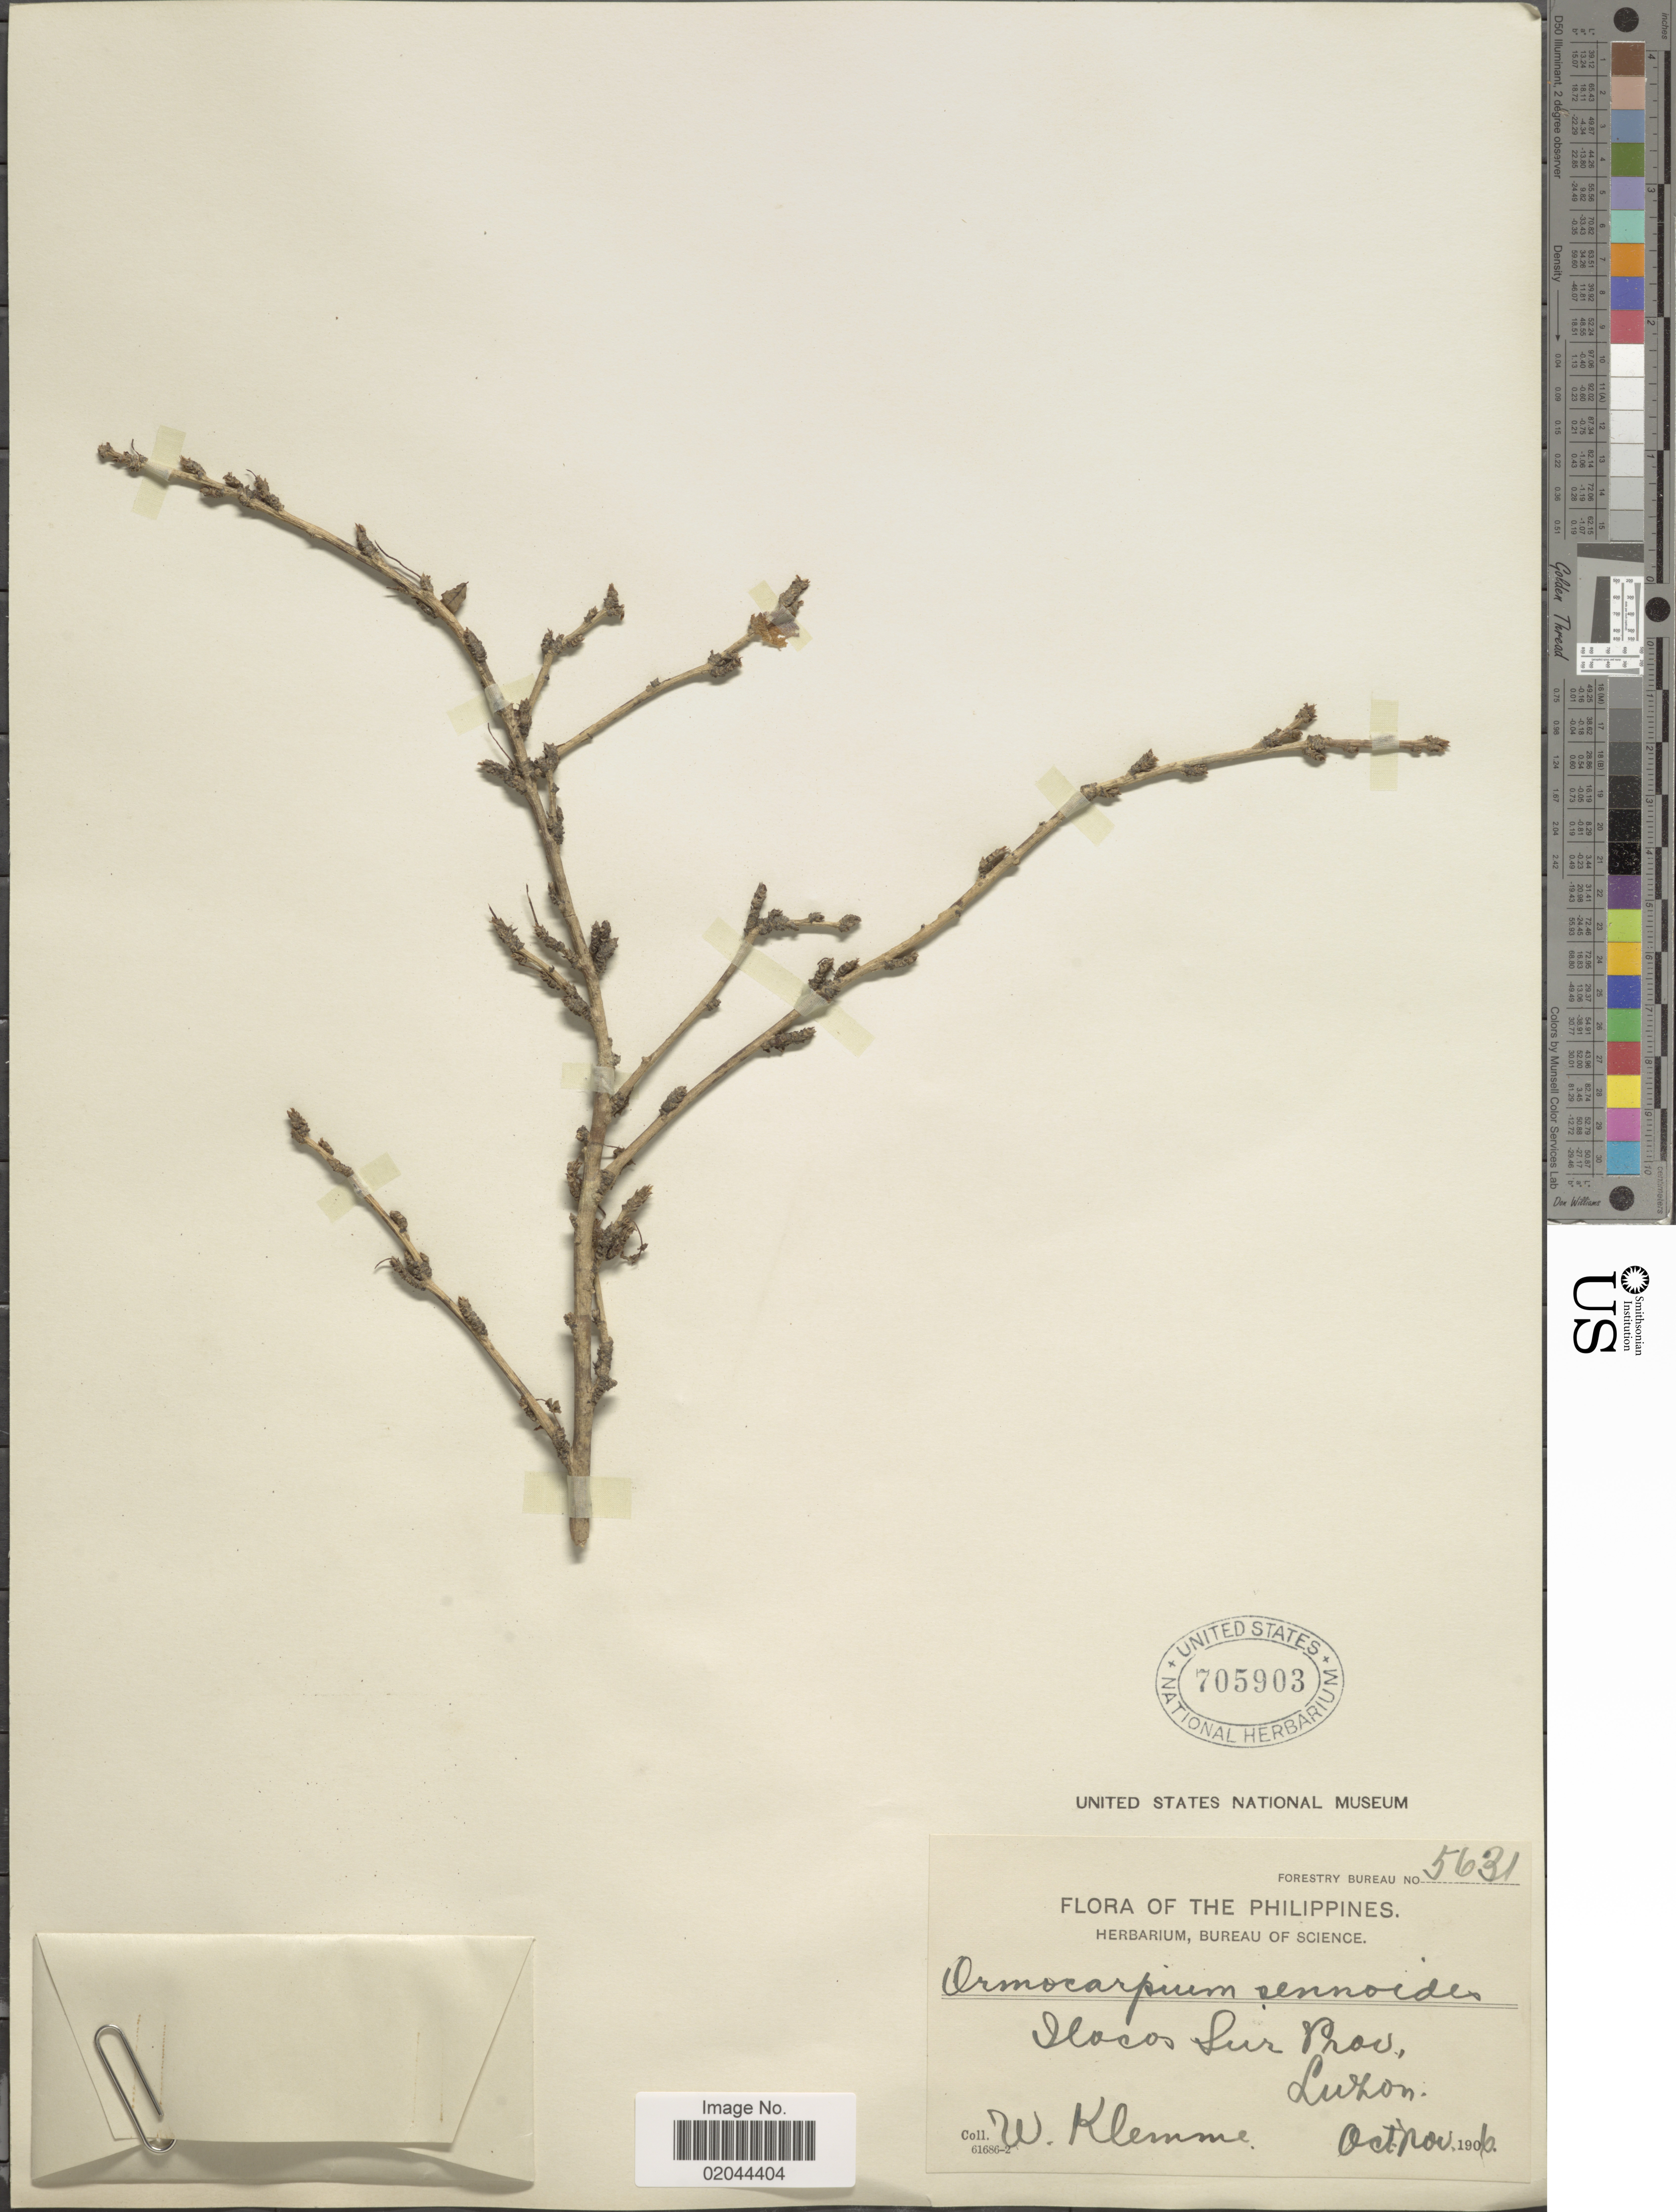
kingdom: Plantae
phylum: Tracheophyta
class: Magnoliopsida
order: Fabales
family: Fabaceae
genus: Ormocarpum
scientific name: Ormocarpum cochinchinense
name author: (Lour.) Merr.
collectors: W. Klemme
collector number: Forestry Bureau 5631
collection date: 1906-10/1906-11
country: Philippines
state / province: Ilocos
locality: Sur Prov. Luzon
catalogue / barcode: US 705903